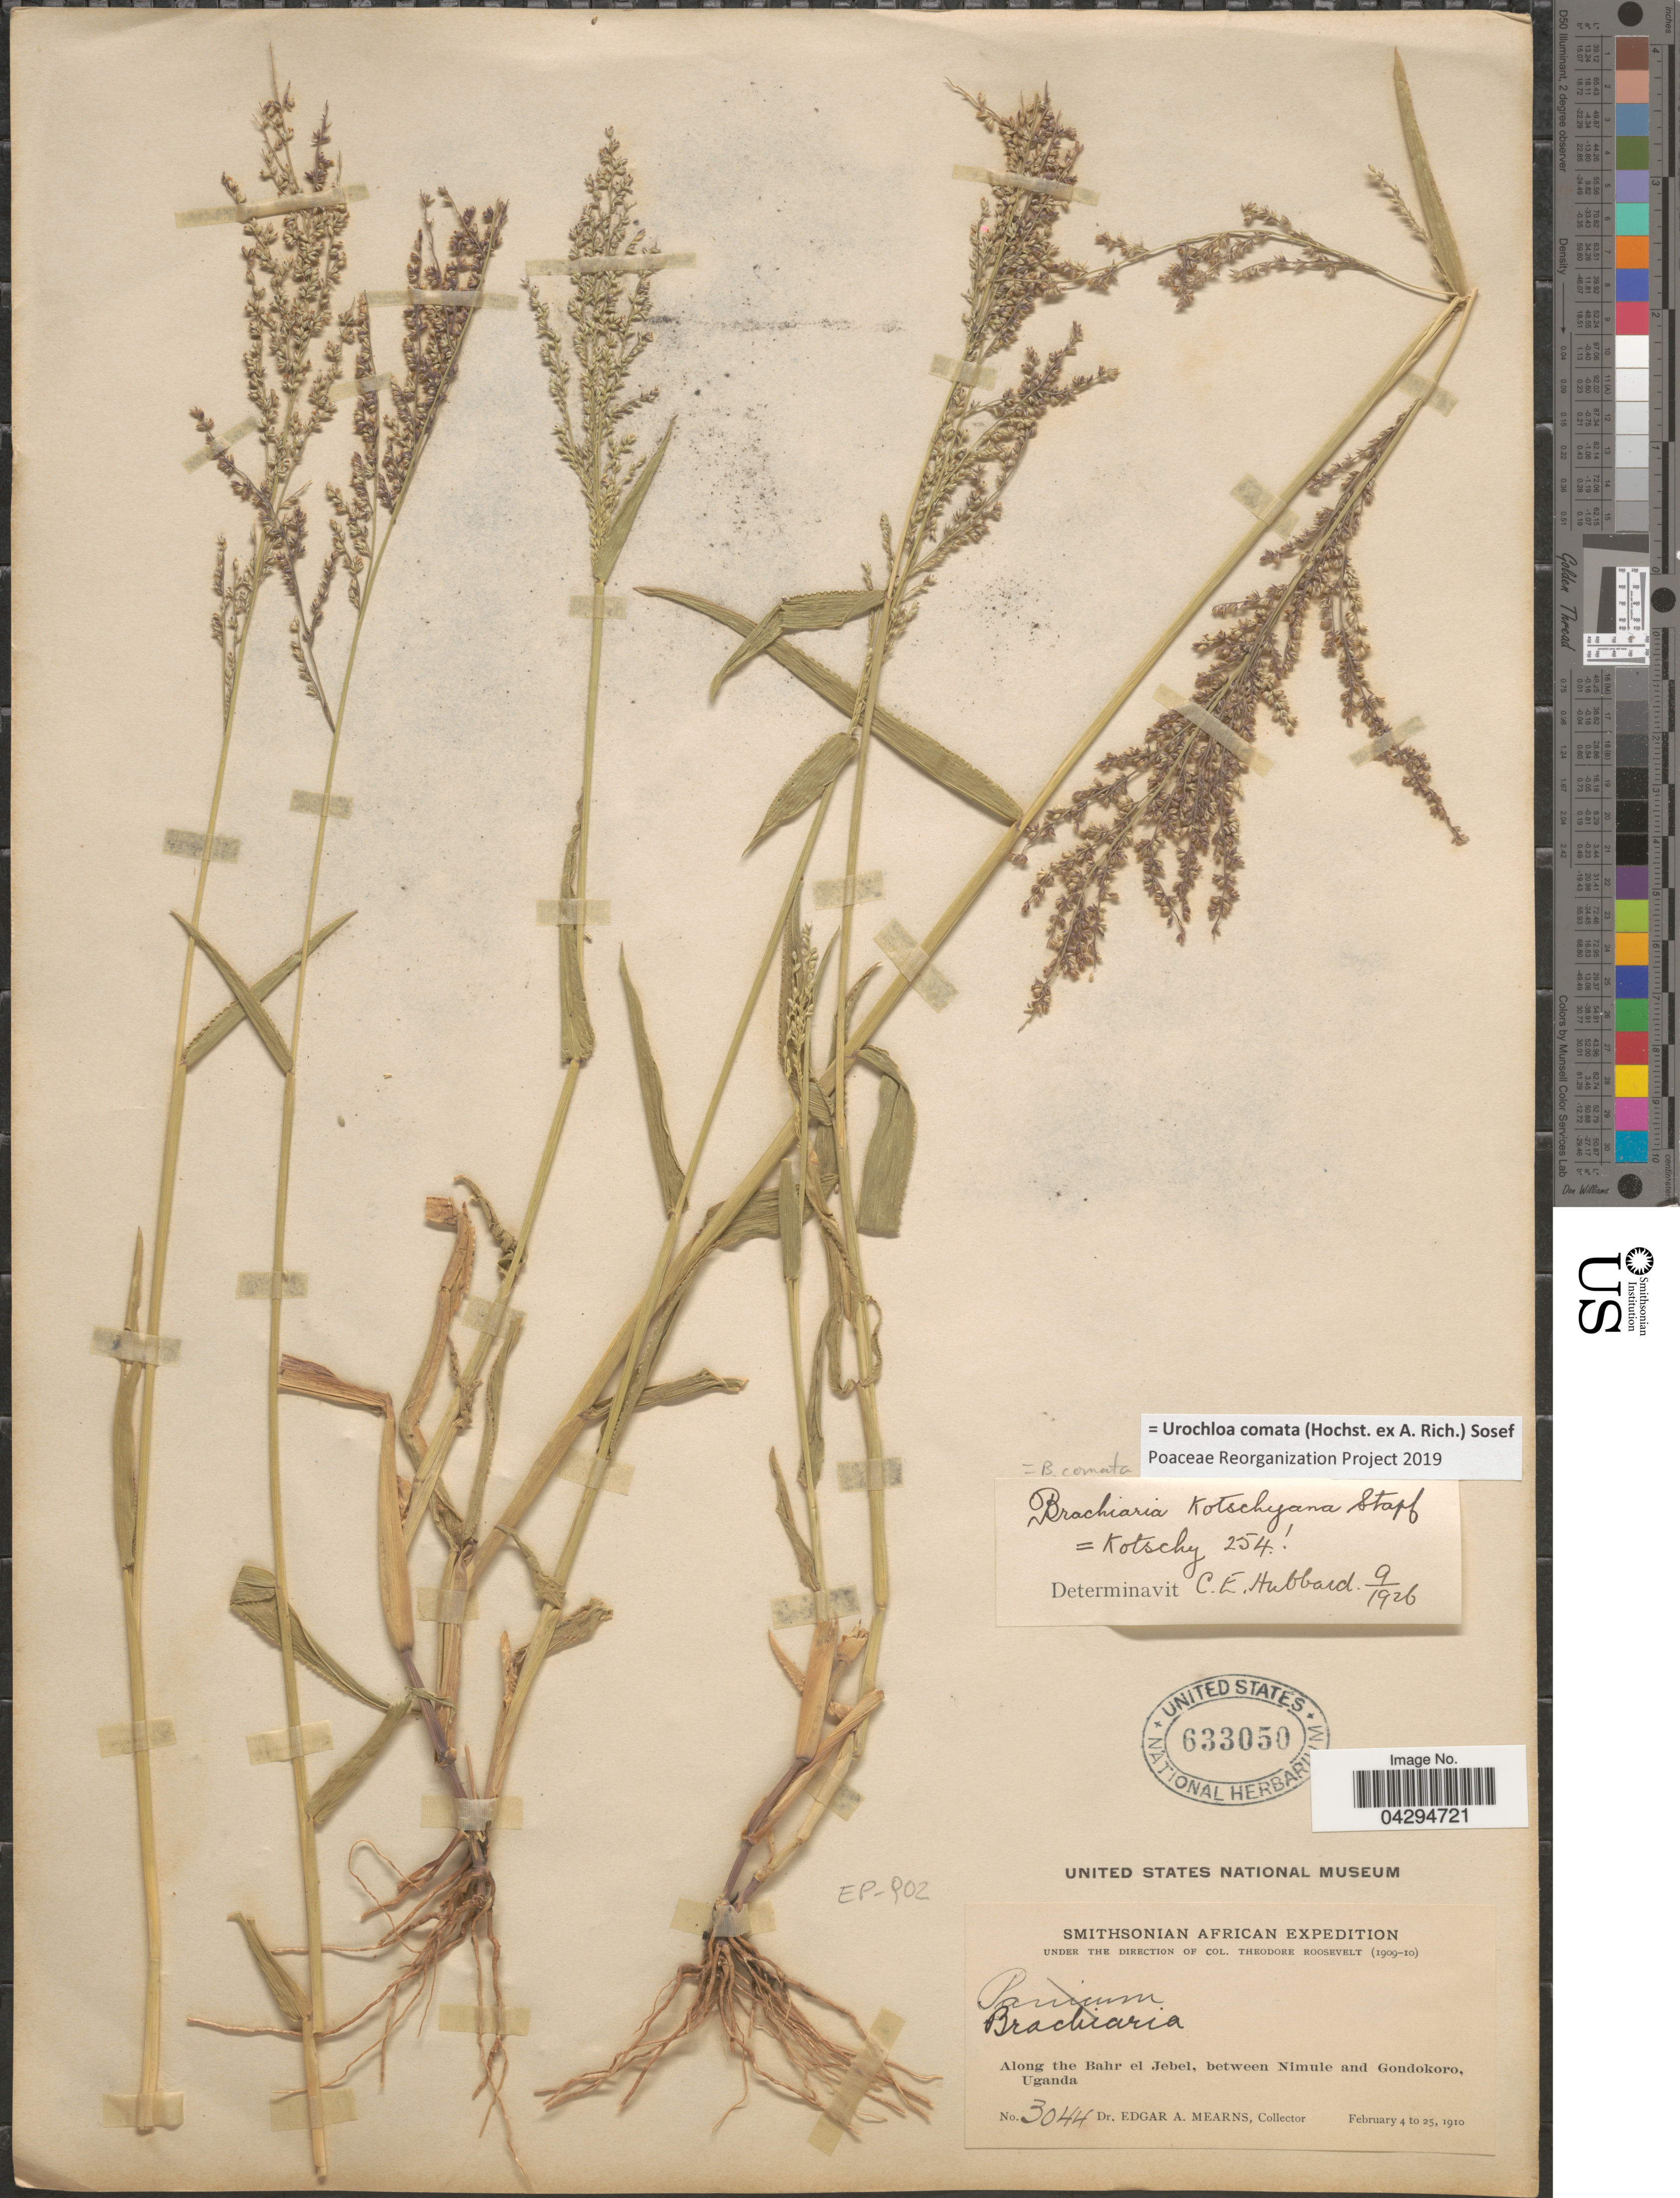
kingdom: Plantae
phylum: Tracheophyta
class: Liliopsida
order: Poales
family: Poaceae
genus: Urochloa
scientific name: Urochloa comata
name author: (Hochst. ex A. Rich.) Sosef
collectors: E. A. Mearns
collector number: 3044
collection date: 1910-02-04/1910-02-25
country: Uganda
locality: Smithsonian African Expedition. Along the Bahr el Jebel, between Nimule and Gondokoro.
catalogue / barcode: US 633050